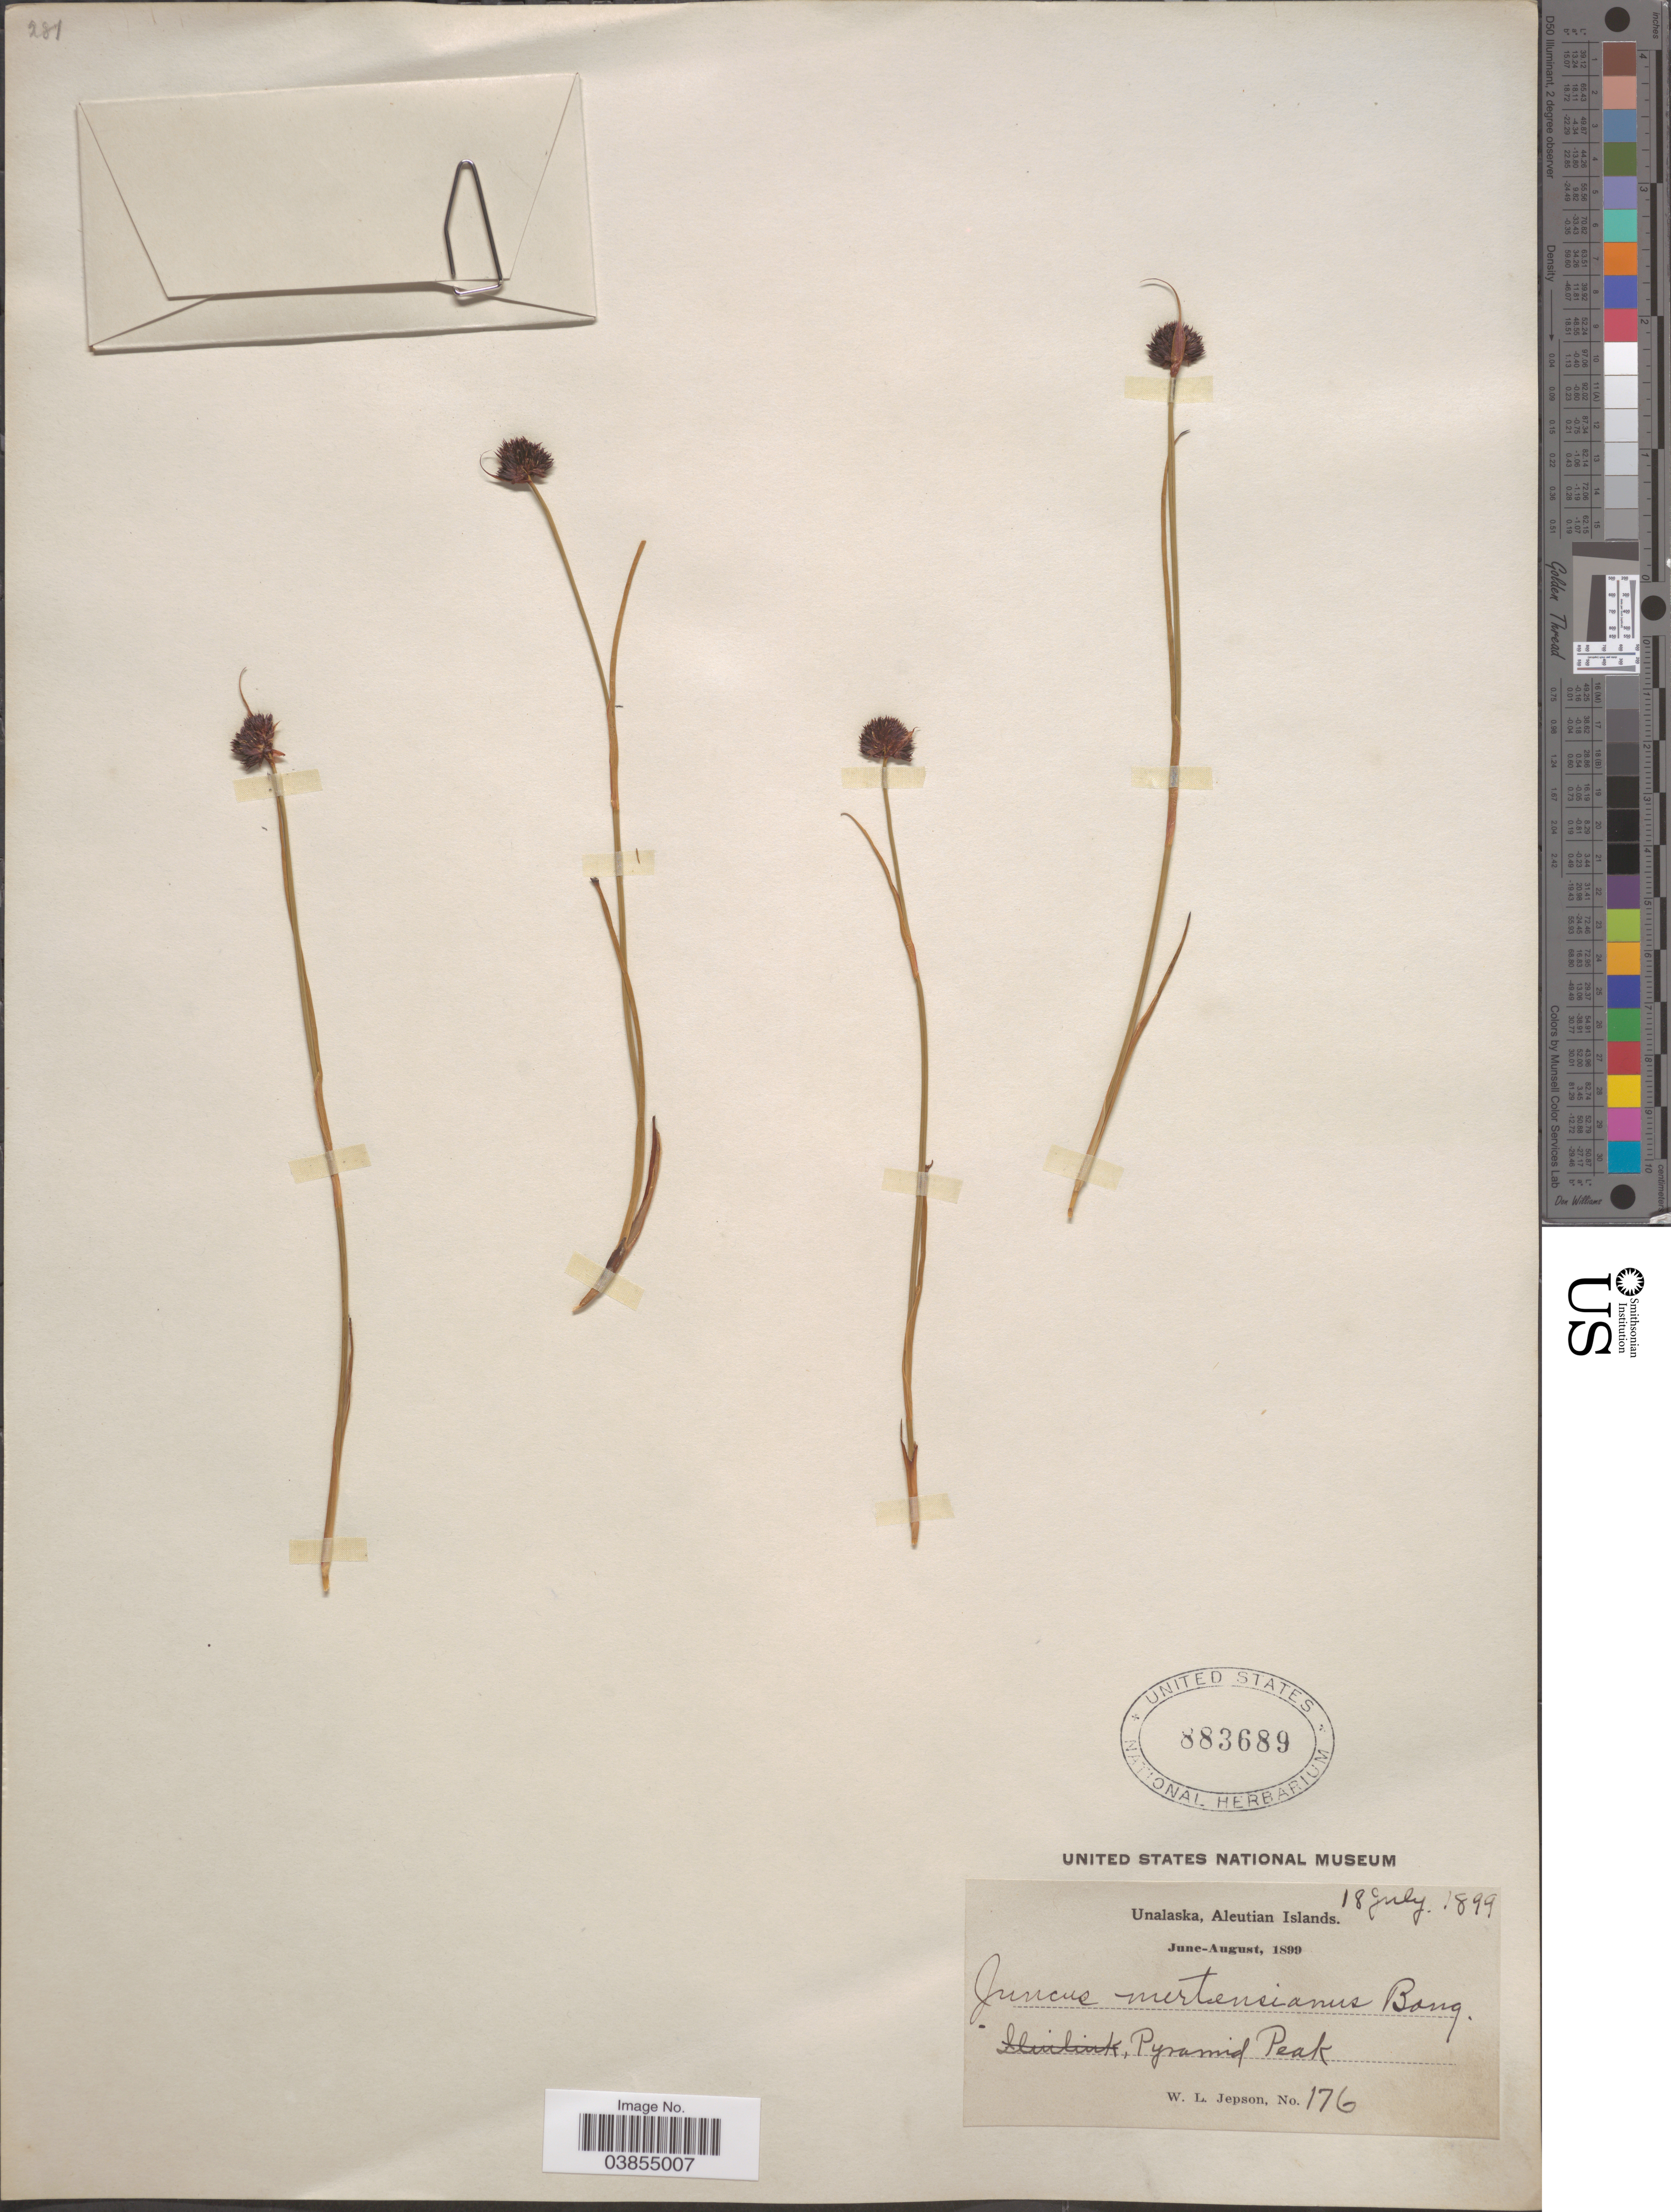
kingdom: Plantae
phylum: Tracheophyta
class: Liliopsida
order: Poales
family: Juncaceae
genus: Juncus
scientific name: Juncus mertensianus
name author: Bong.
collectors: W. L. Jepson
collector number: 176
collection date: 1899-07-18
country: United States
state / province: Alaska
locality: Unalaska, Aleutian Islands. Pyramid Peak.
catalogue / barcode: US 883689